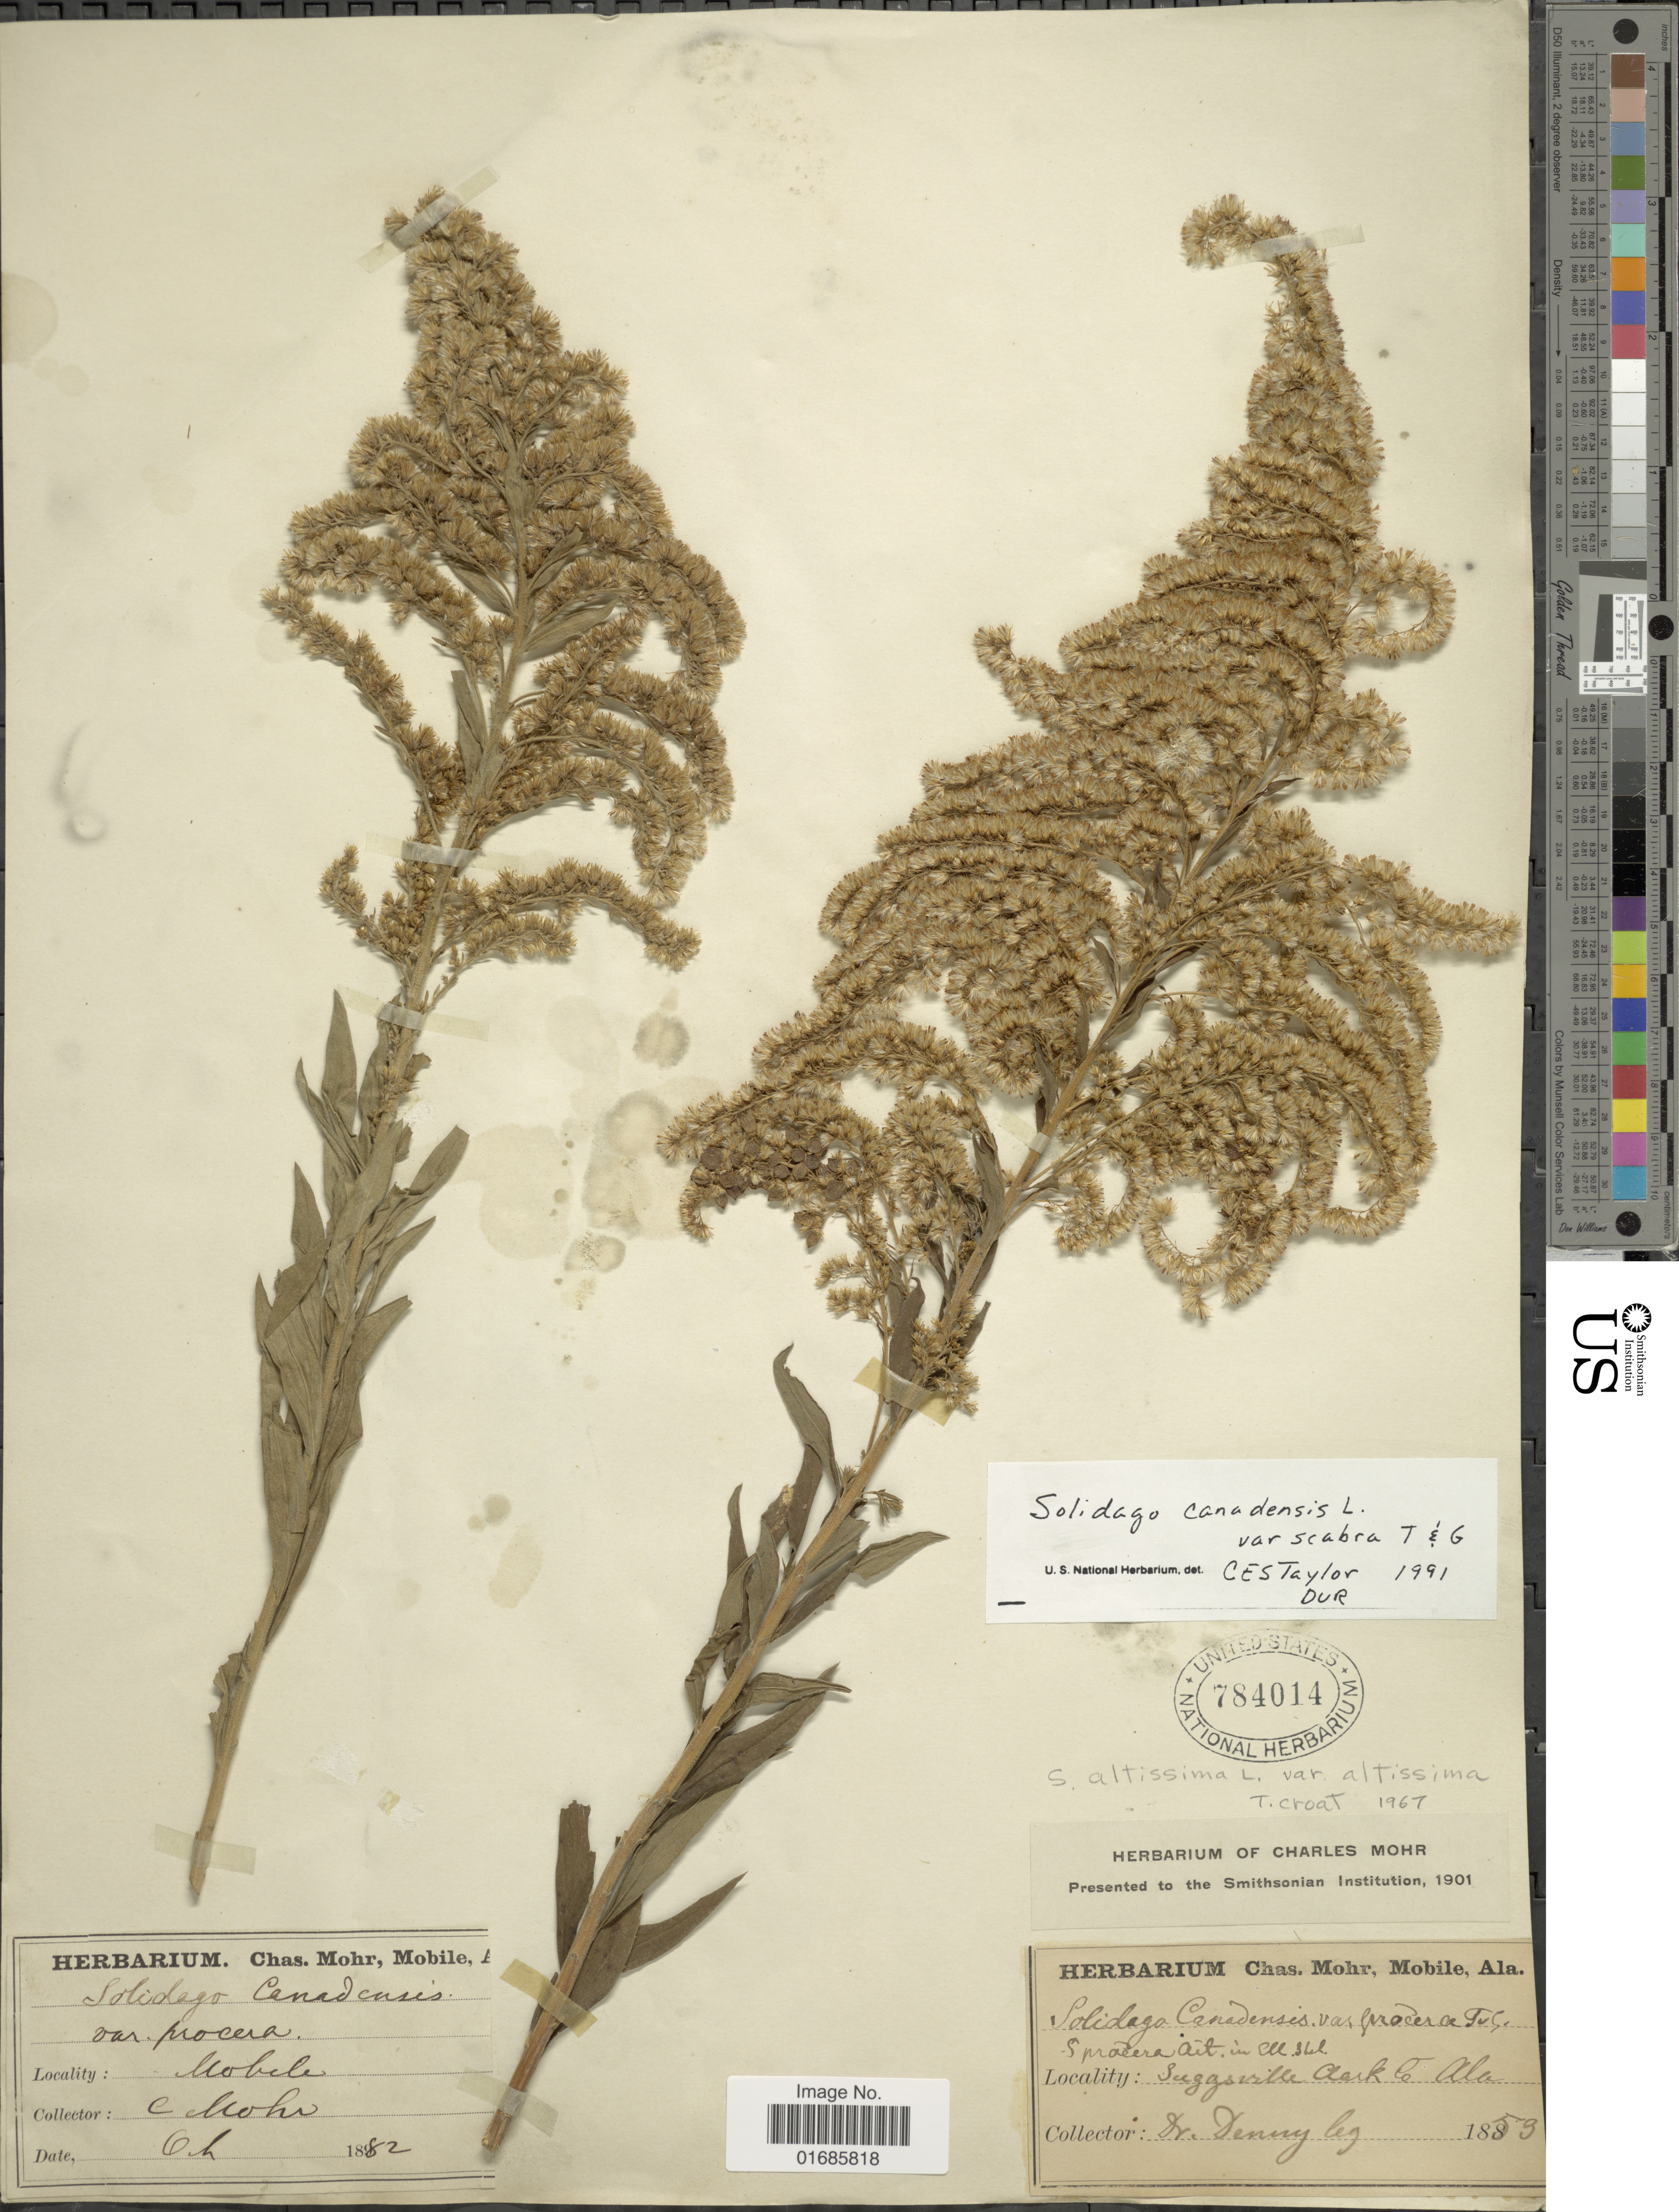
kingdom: Plantae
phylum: Tracheophyta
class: Magnoliopsida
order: Asterales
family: Asteraceae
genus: Solidago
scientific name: Solidago canadensis var. scabra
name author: (Muhl. ex Willd.) Torr. & A. Gray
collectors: Denny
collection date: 1853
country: United States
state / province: Alabama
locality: Suggsville Clark Co.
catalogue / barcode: US 784014-2